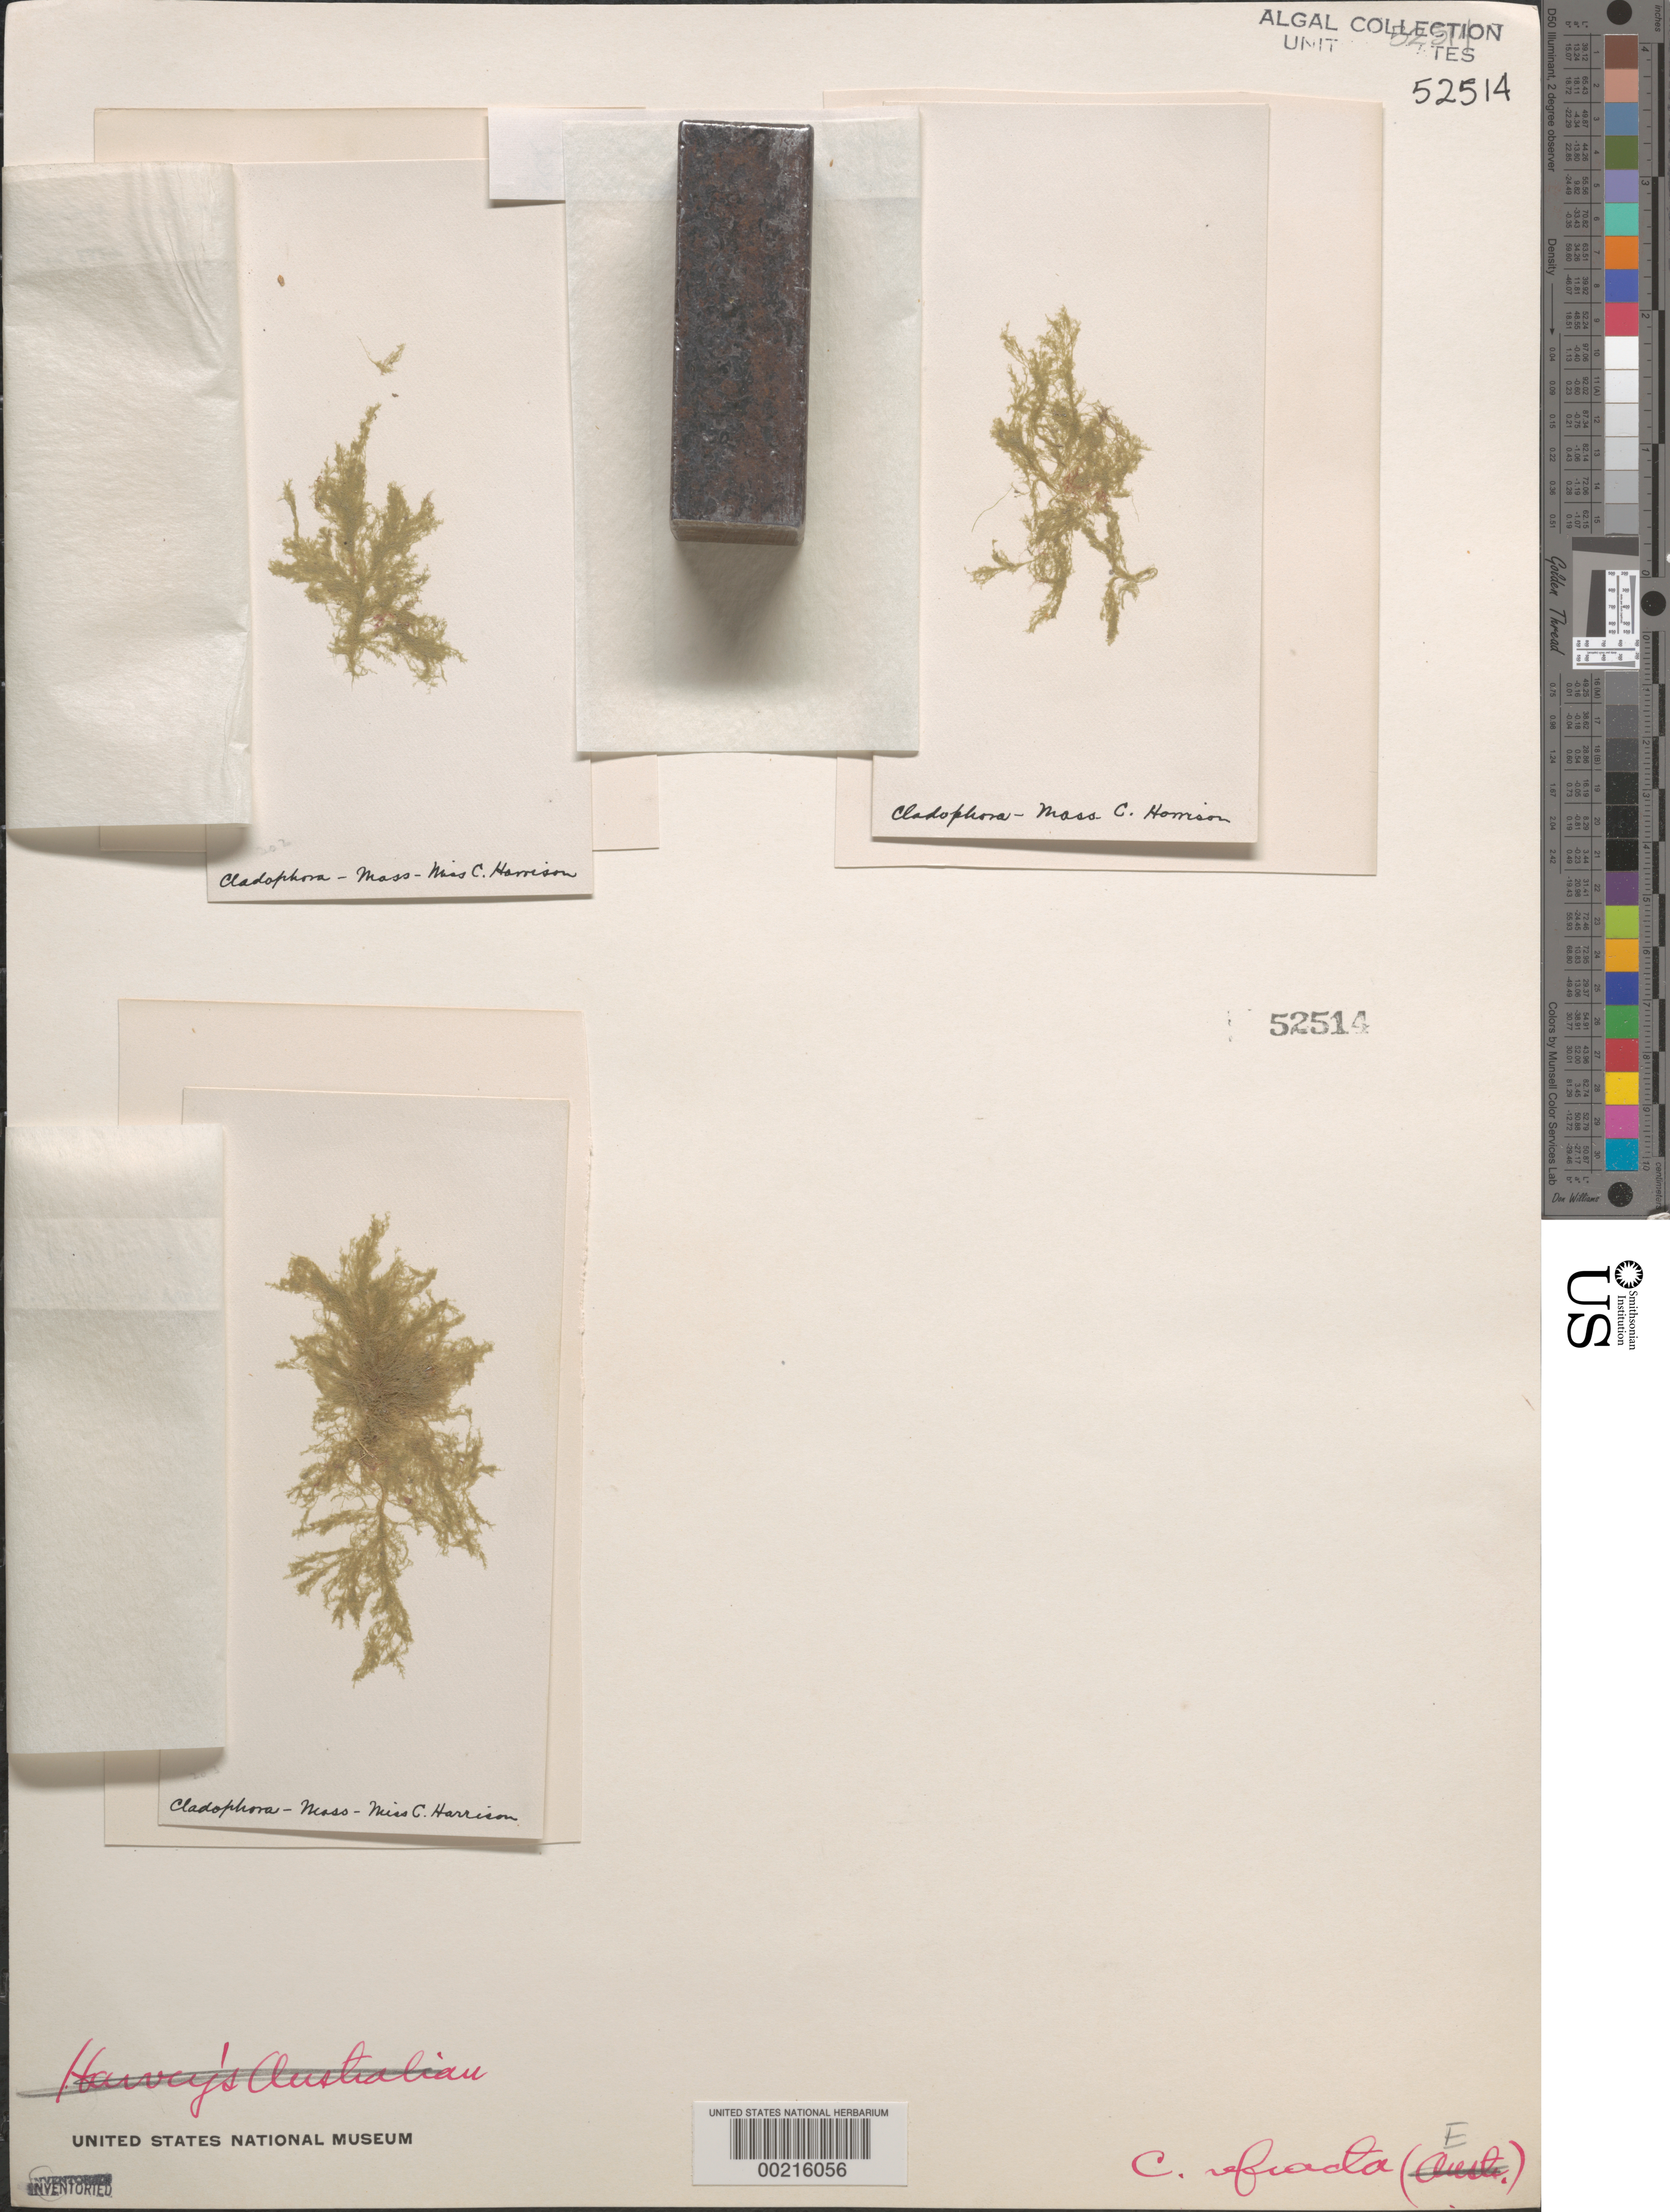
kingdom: Plantae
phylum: Chlorophyta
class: Ulvophyceae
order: Cladophorales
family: Cladophoraceae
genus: Cladophora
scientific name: Cladophora refracta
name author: (Roth) Kütz.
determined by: Phinney, H. K.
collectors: C. Harrison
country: United States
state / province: Massachusetts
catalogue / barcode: US 52514